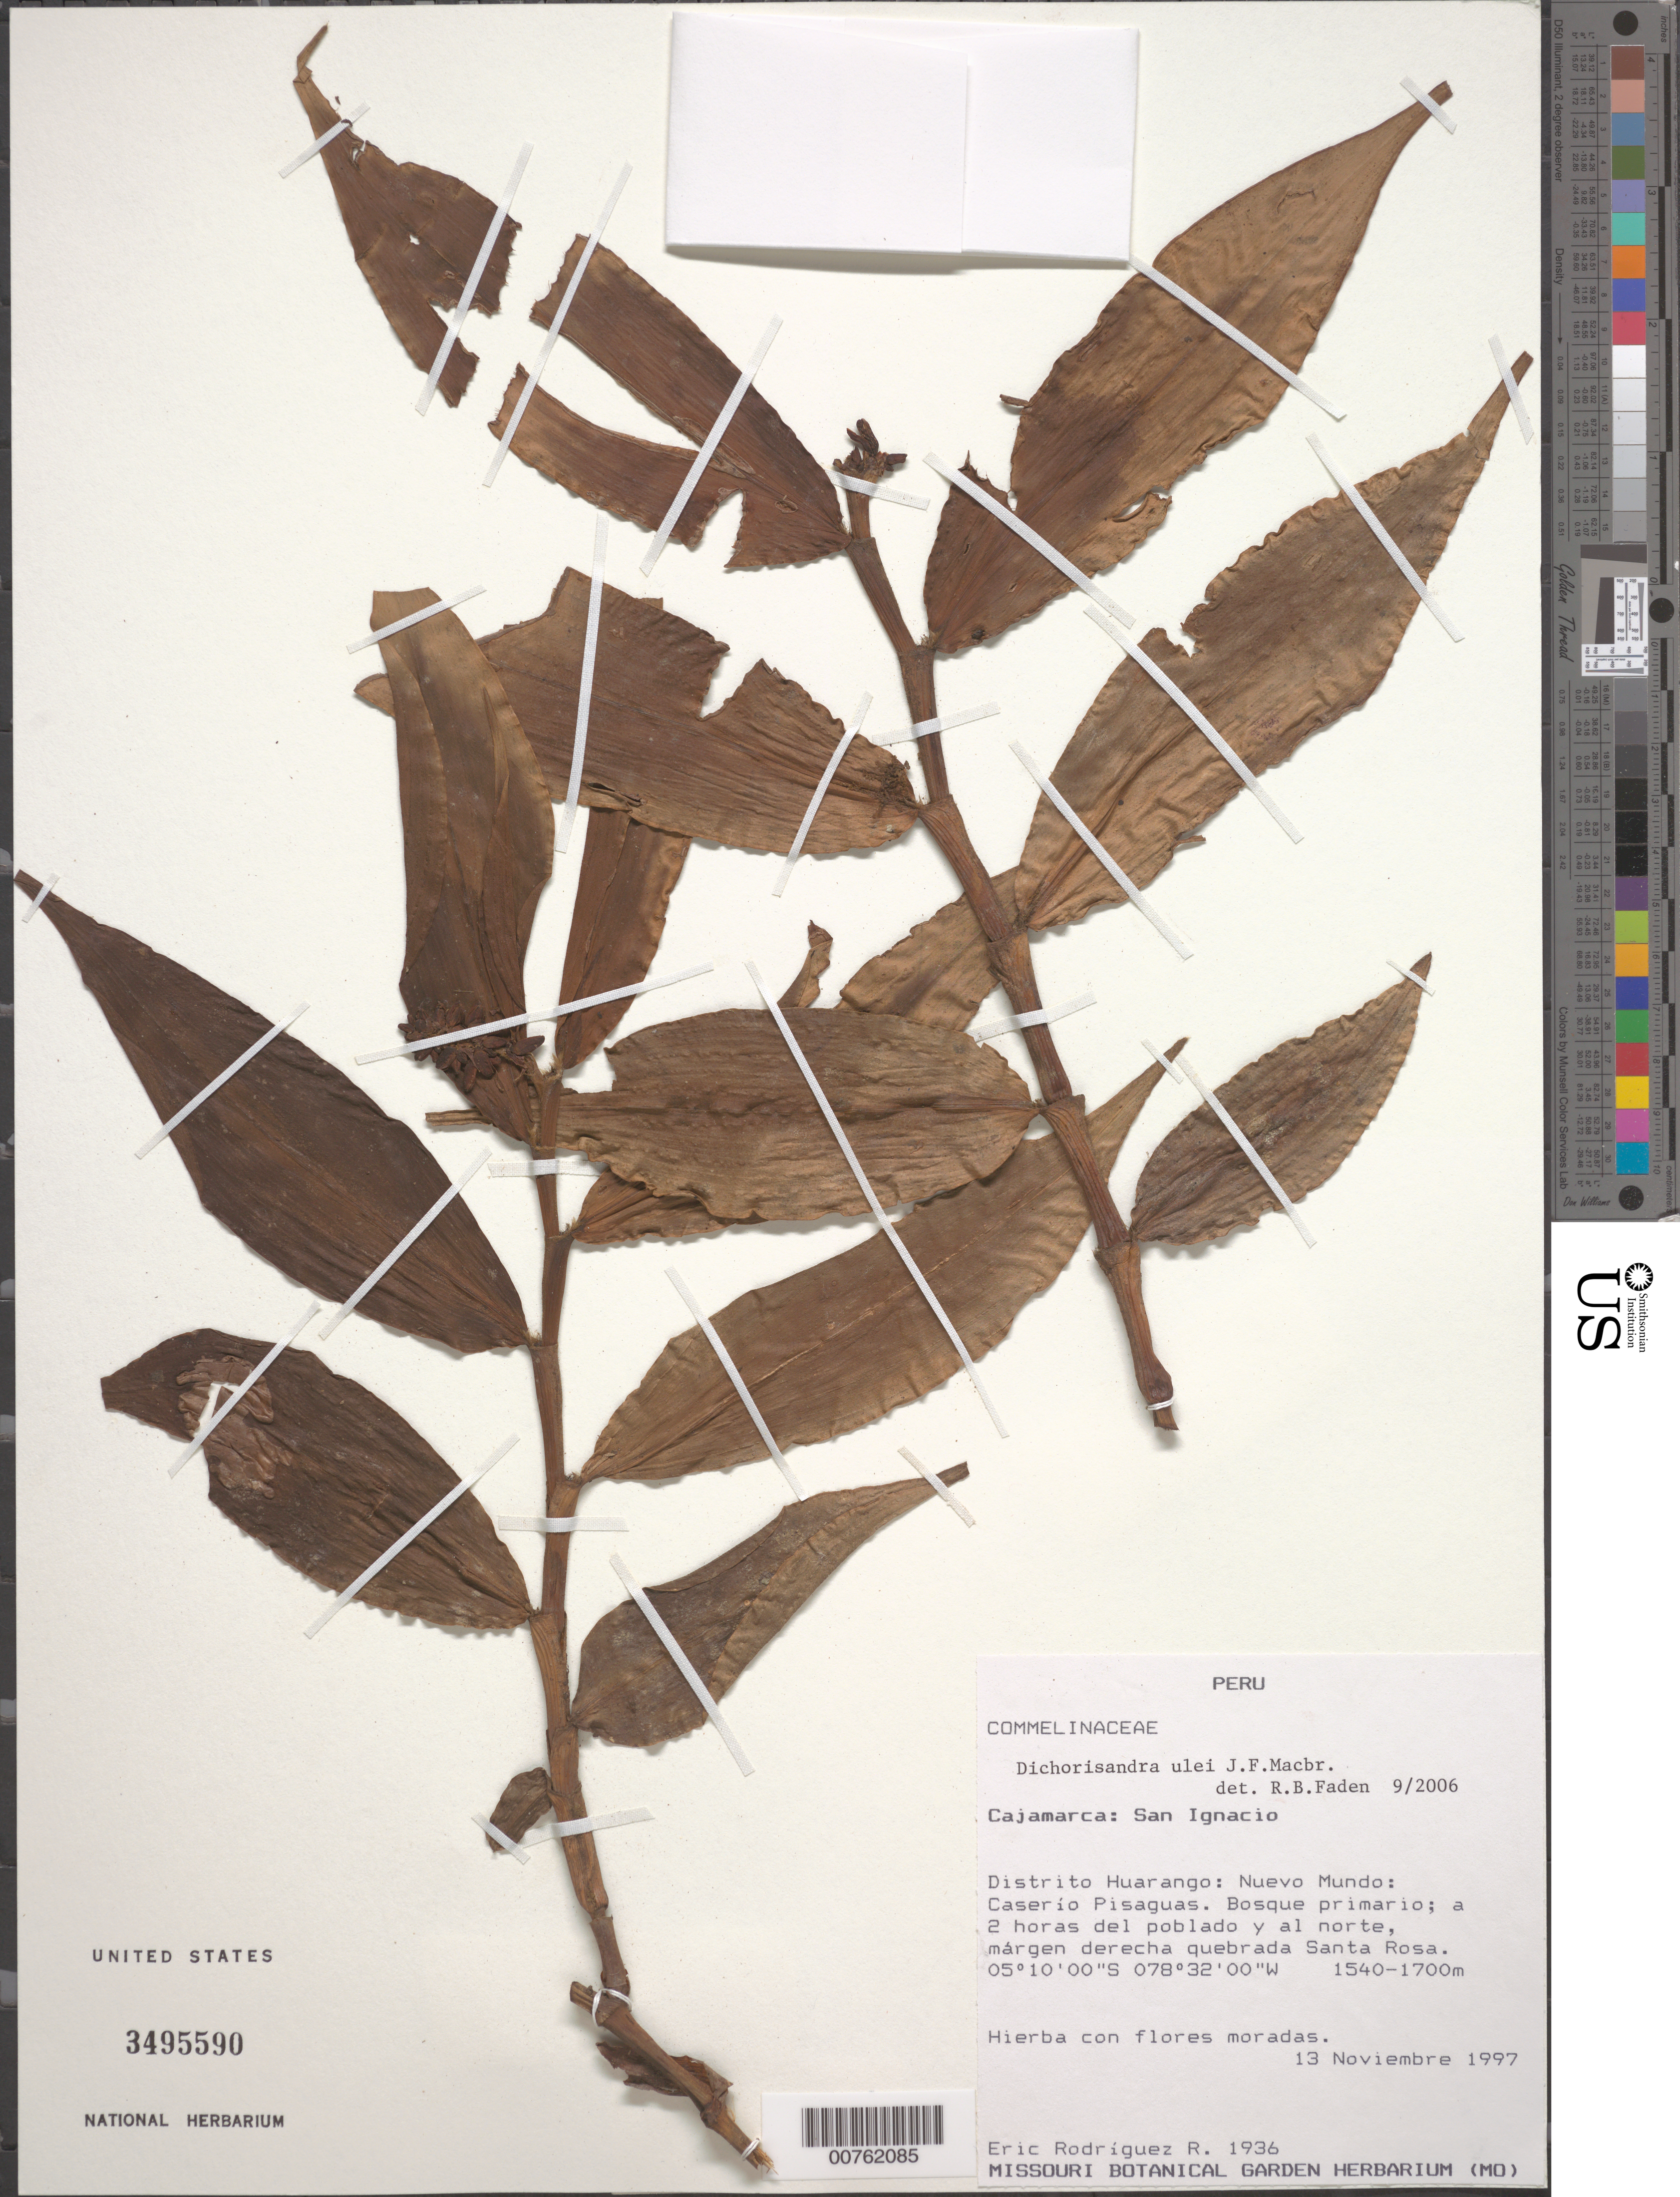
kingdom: Plantae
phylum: Tracheophyta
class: Liliopsida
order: Commelinales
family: Commelinaceae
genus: Dichorisandra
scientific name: Dichorisandra ulei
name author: J.F. Macbr.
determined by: Faden, Robert B., (US), Smithsonian Institution - National Museum of Natural History (UNITED STATES)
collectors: E. F. Rodrignez R.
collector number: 1936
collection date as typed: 13 Nov 1997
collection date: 1997-11-13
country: Peru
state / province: Cajamarca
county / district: San Ignacio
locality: Huarango, Nuevo Mundo, Caserio Pisaguas.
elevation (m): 1540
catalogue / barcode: US 3495590